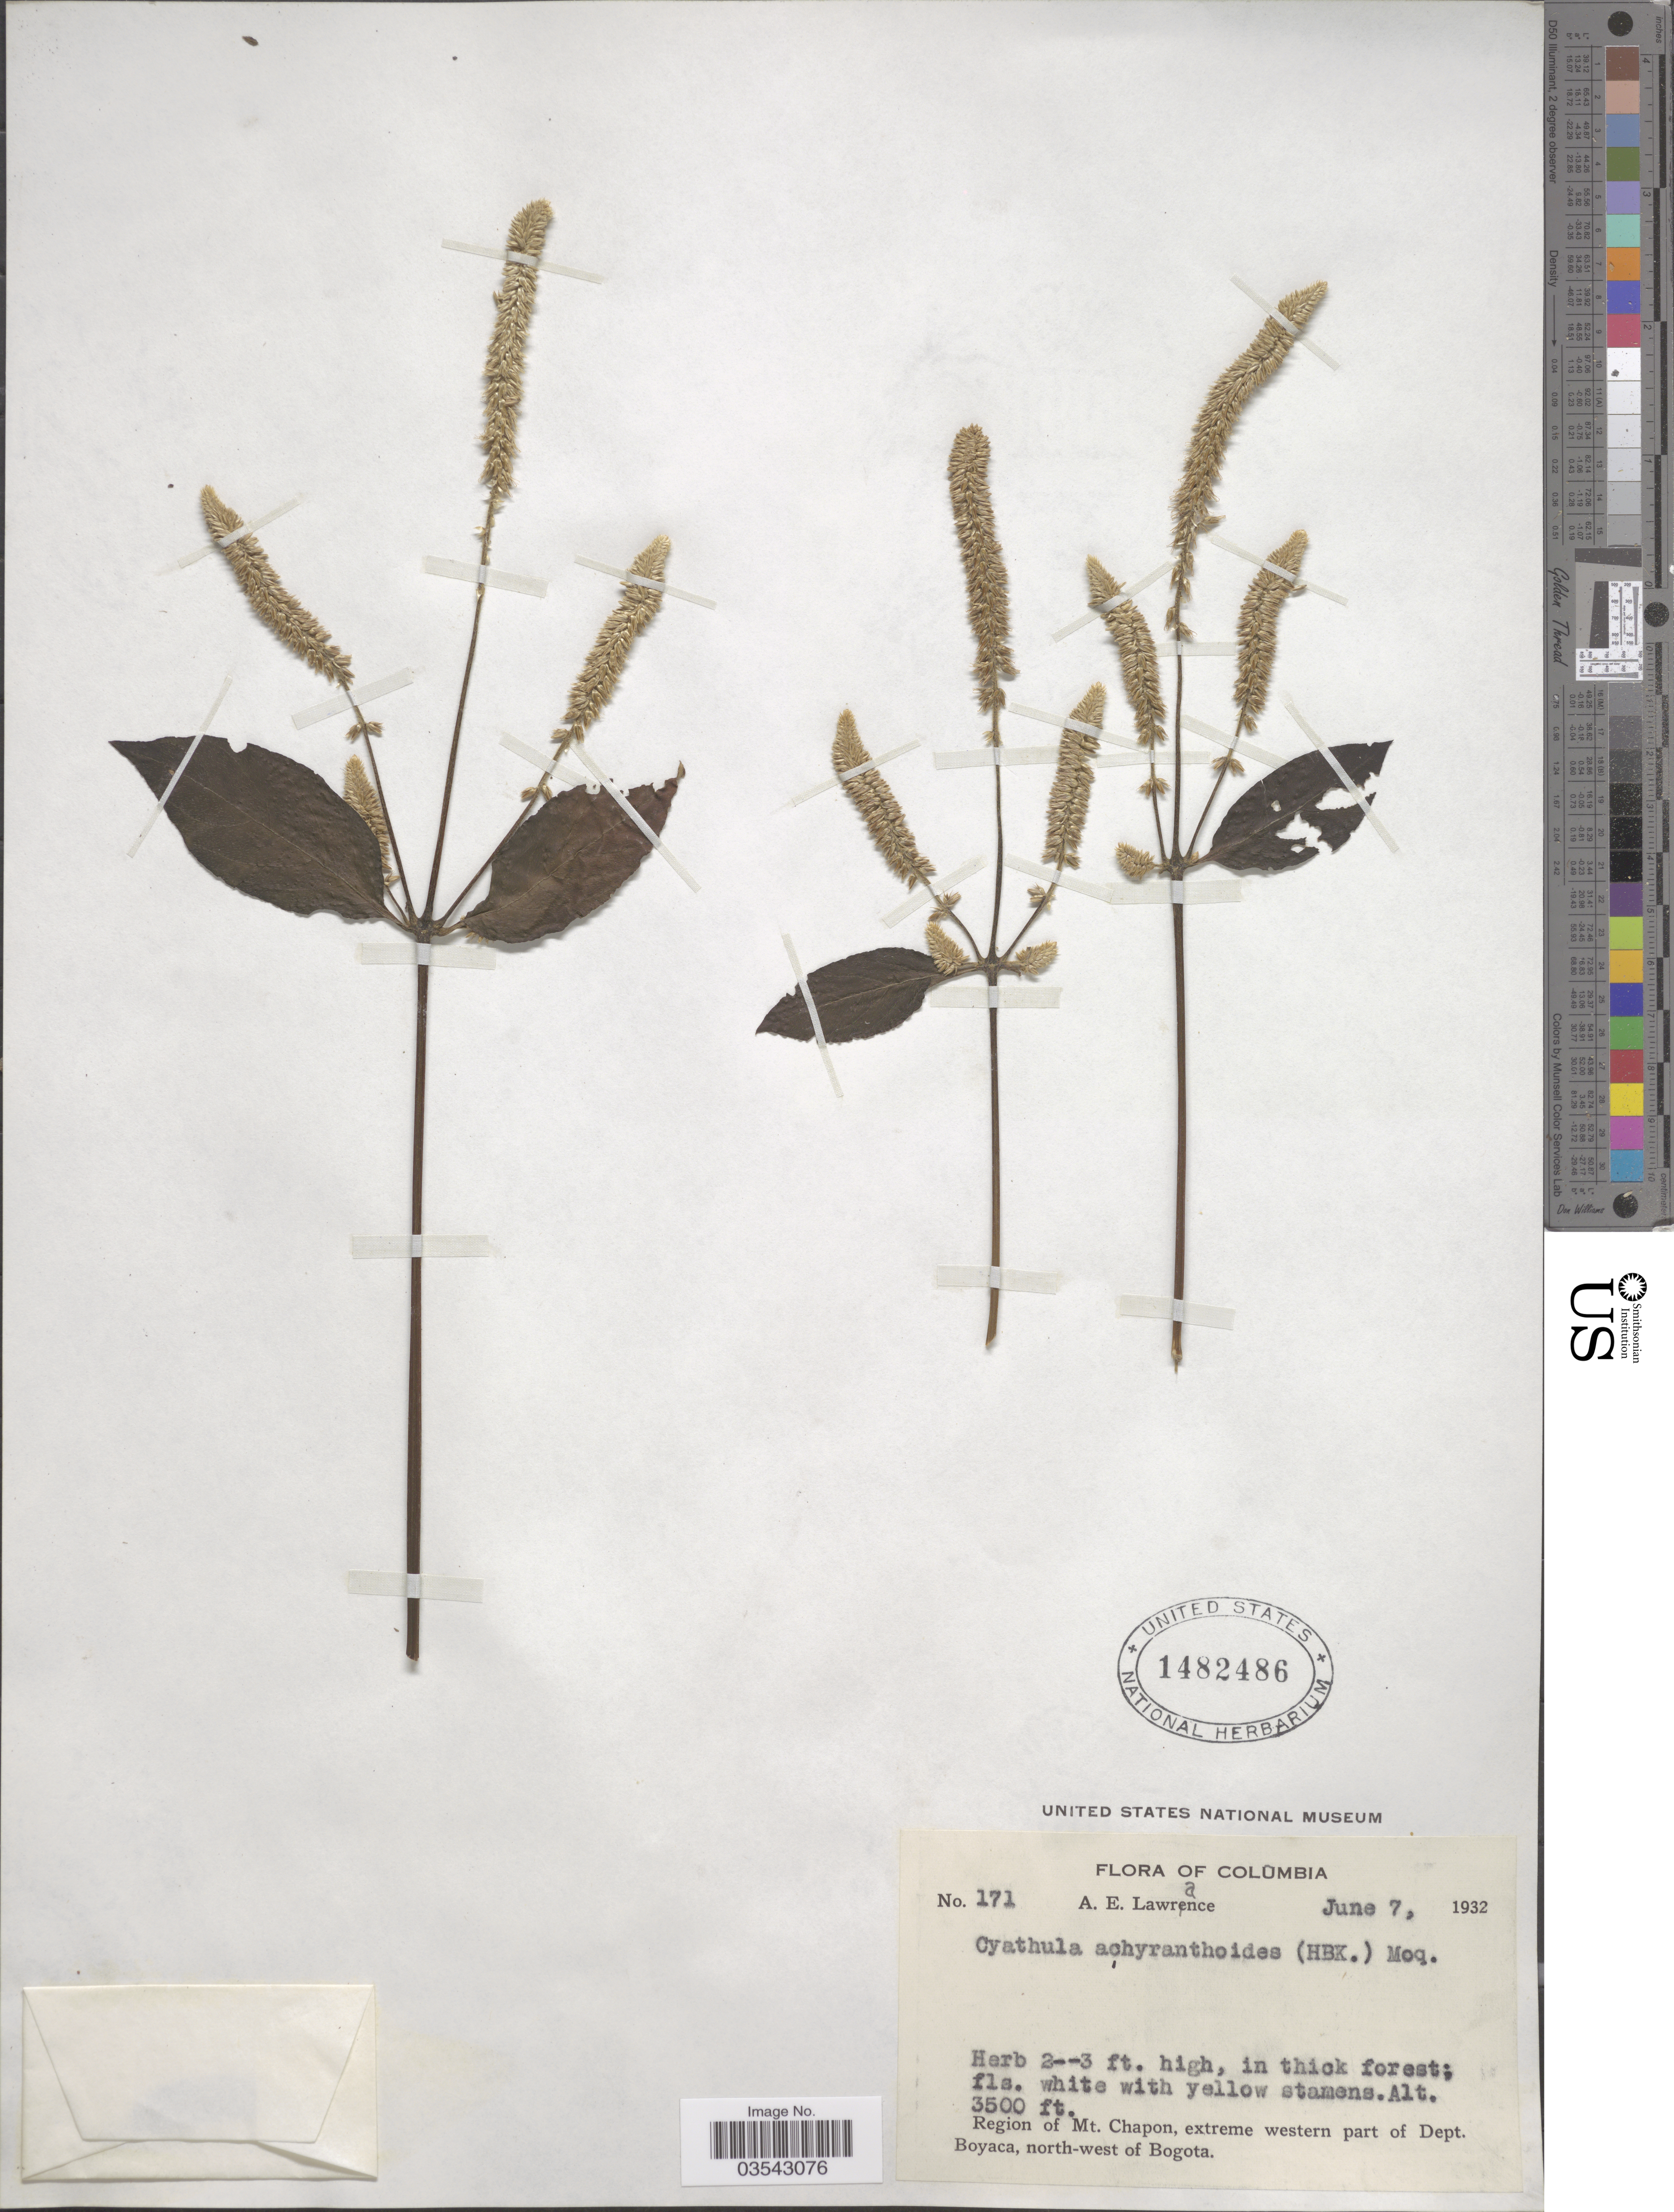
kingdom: Plantae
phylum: Tracheophyta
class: Magnoliopsida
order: Caryophyllales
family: Amaranthaceae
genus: Cyathula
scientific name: Cyathula achyranthoides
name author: (Kunth) Moq.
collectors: A. Lawrance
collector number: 171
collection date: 1932-06-07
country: Colombia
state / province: Boyacá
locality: Region of Mt. Chapon, extreme western part of Dept. Boyaca, north-west of Bogota.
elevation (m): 1067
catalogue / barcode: US 1482486